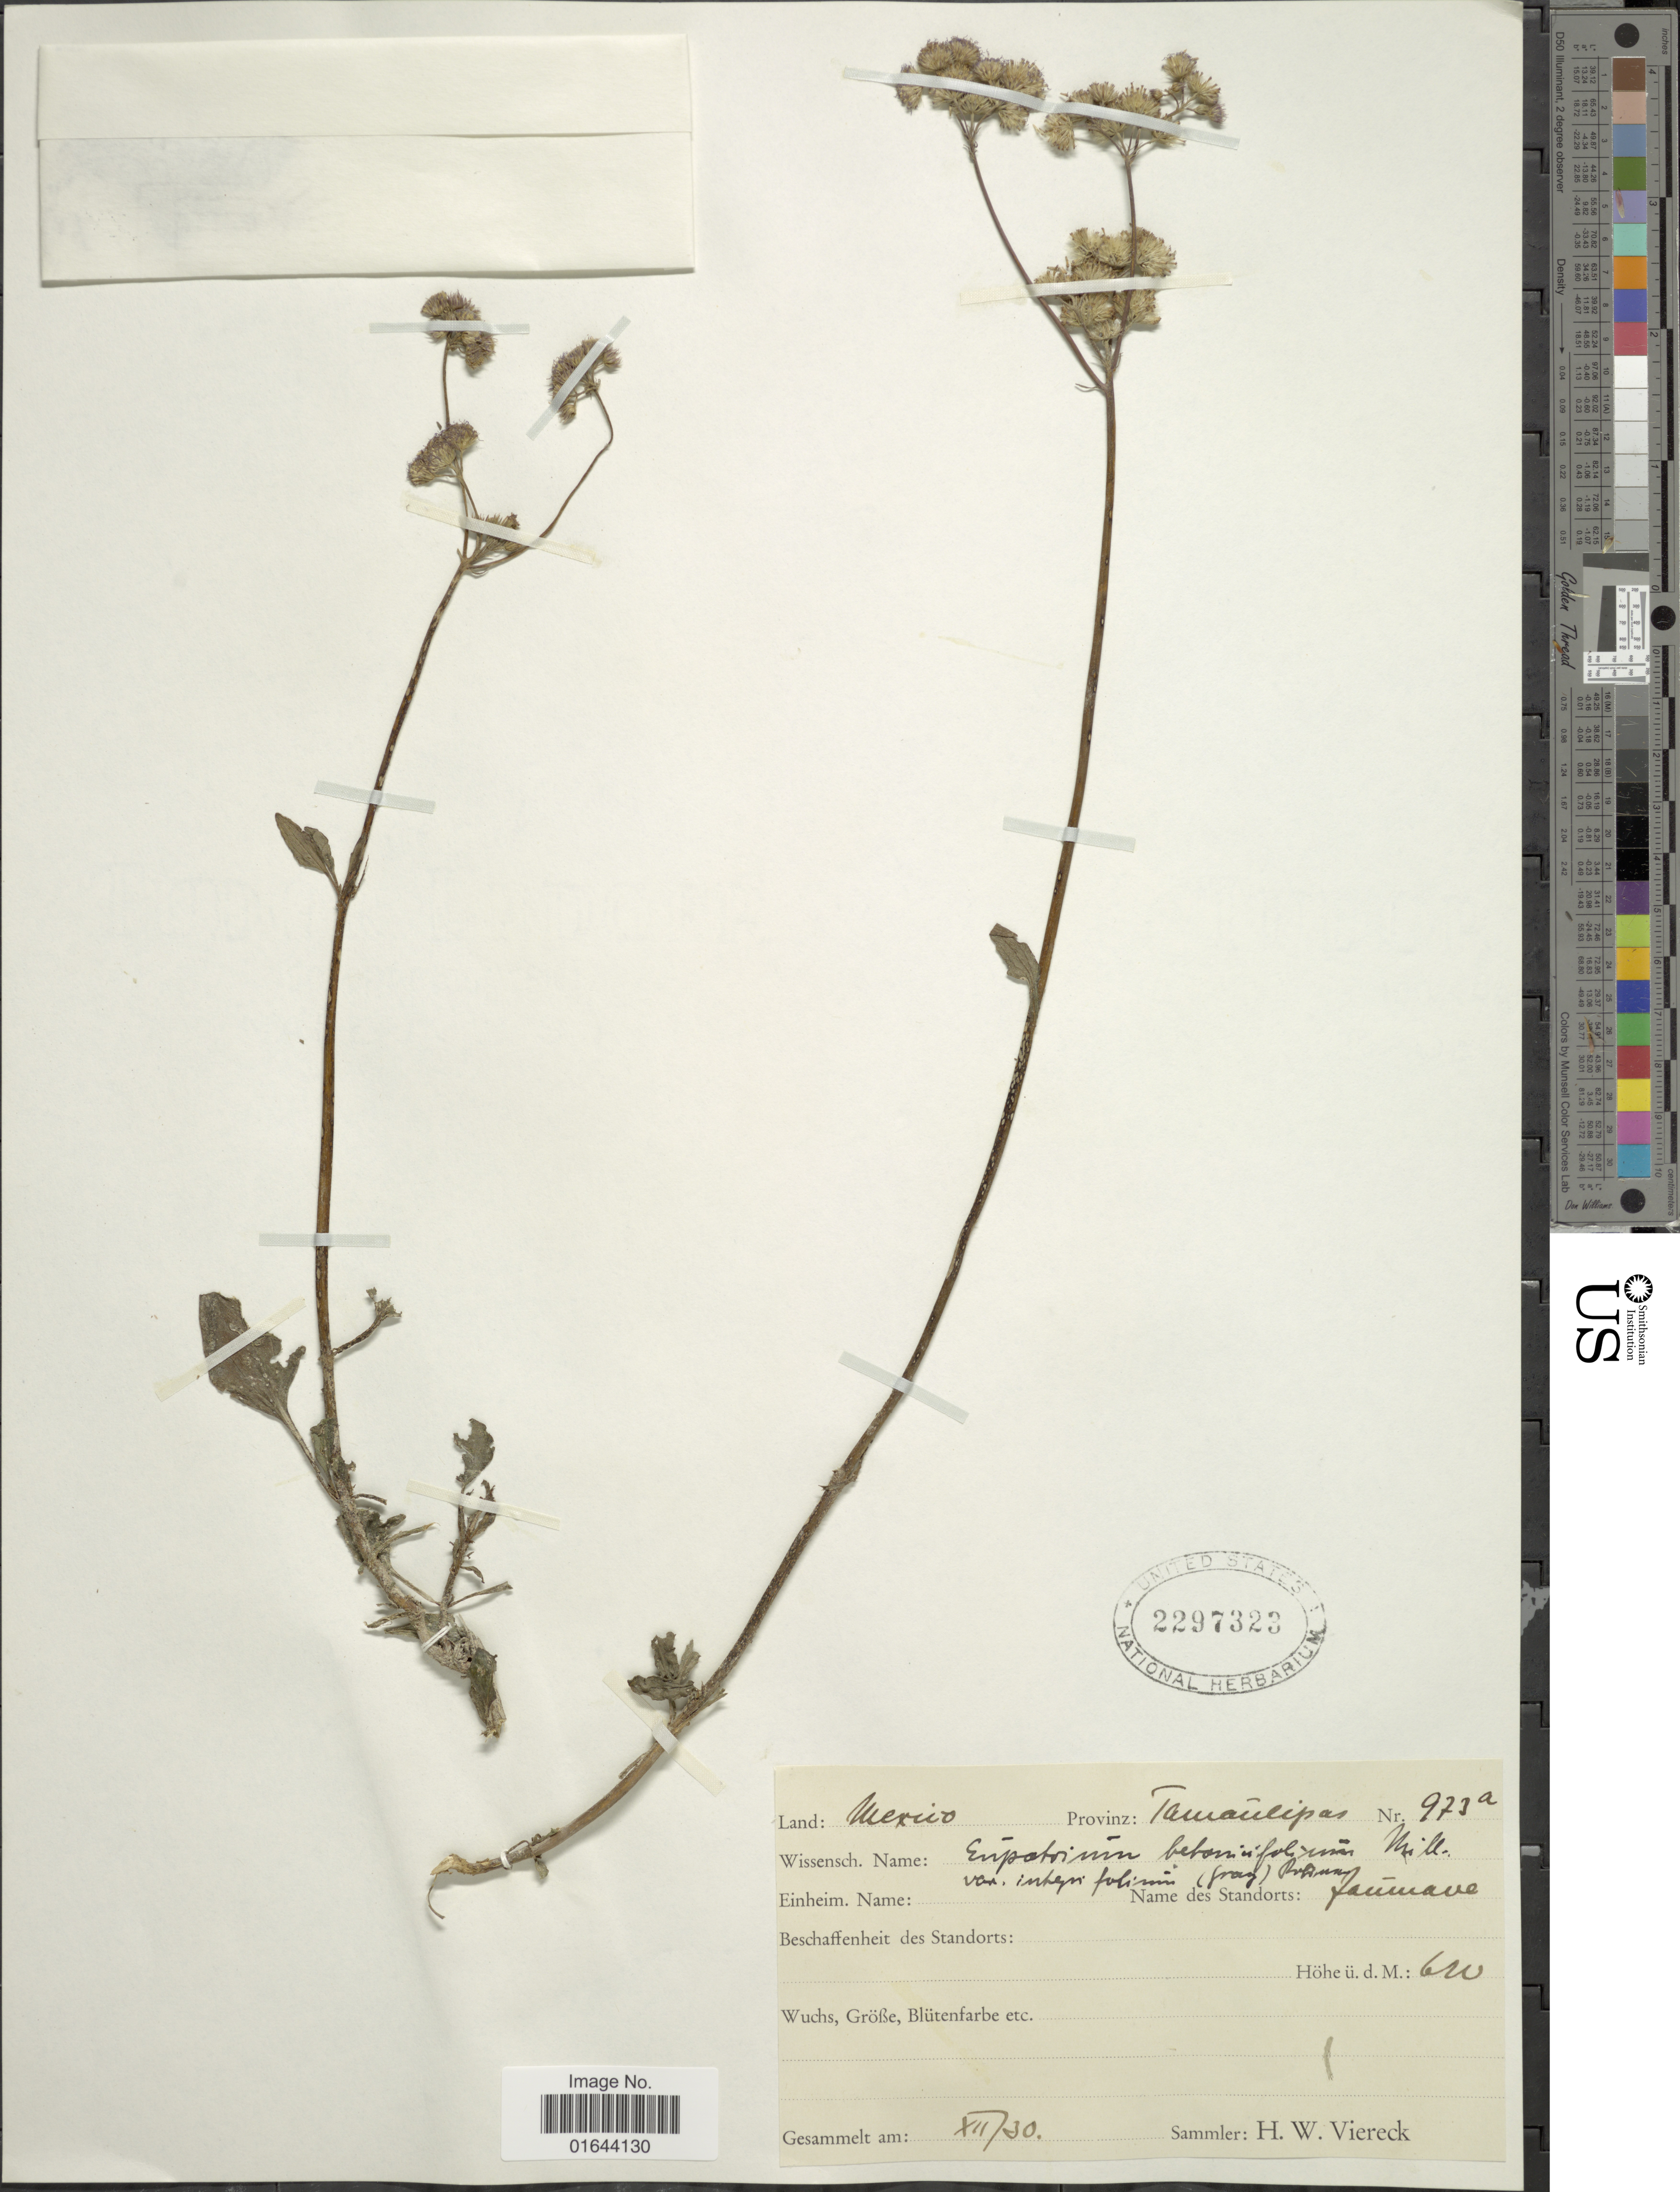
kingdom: Plantae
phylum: Tracheophyta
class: Magnoliopsida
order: Asterales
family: Asteraceae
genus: Conoclinium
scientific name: Conoclinium betonicifolium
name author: (Mill.) R.M. King & H. Rob.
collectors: H. W. Viereck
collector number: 973a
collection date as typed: Transcribed d/m/y: /12/30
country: Mexico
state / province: Tamaulipas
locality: Mexico, Provinz: Tamaulipas. Jaumave.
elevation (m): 620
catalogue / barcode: US 2297323